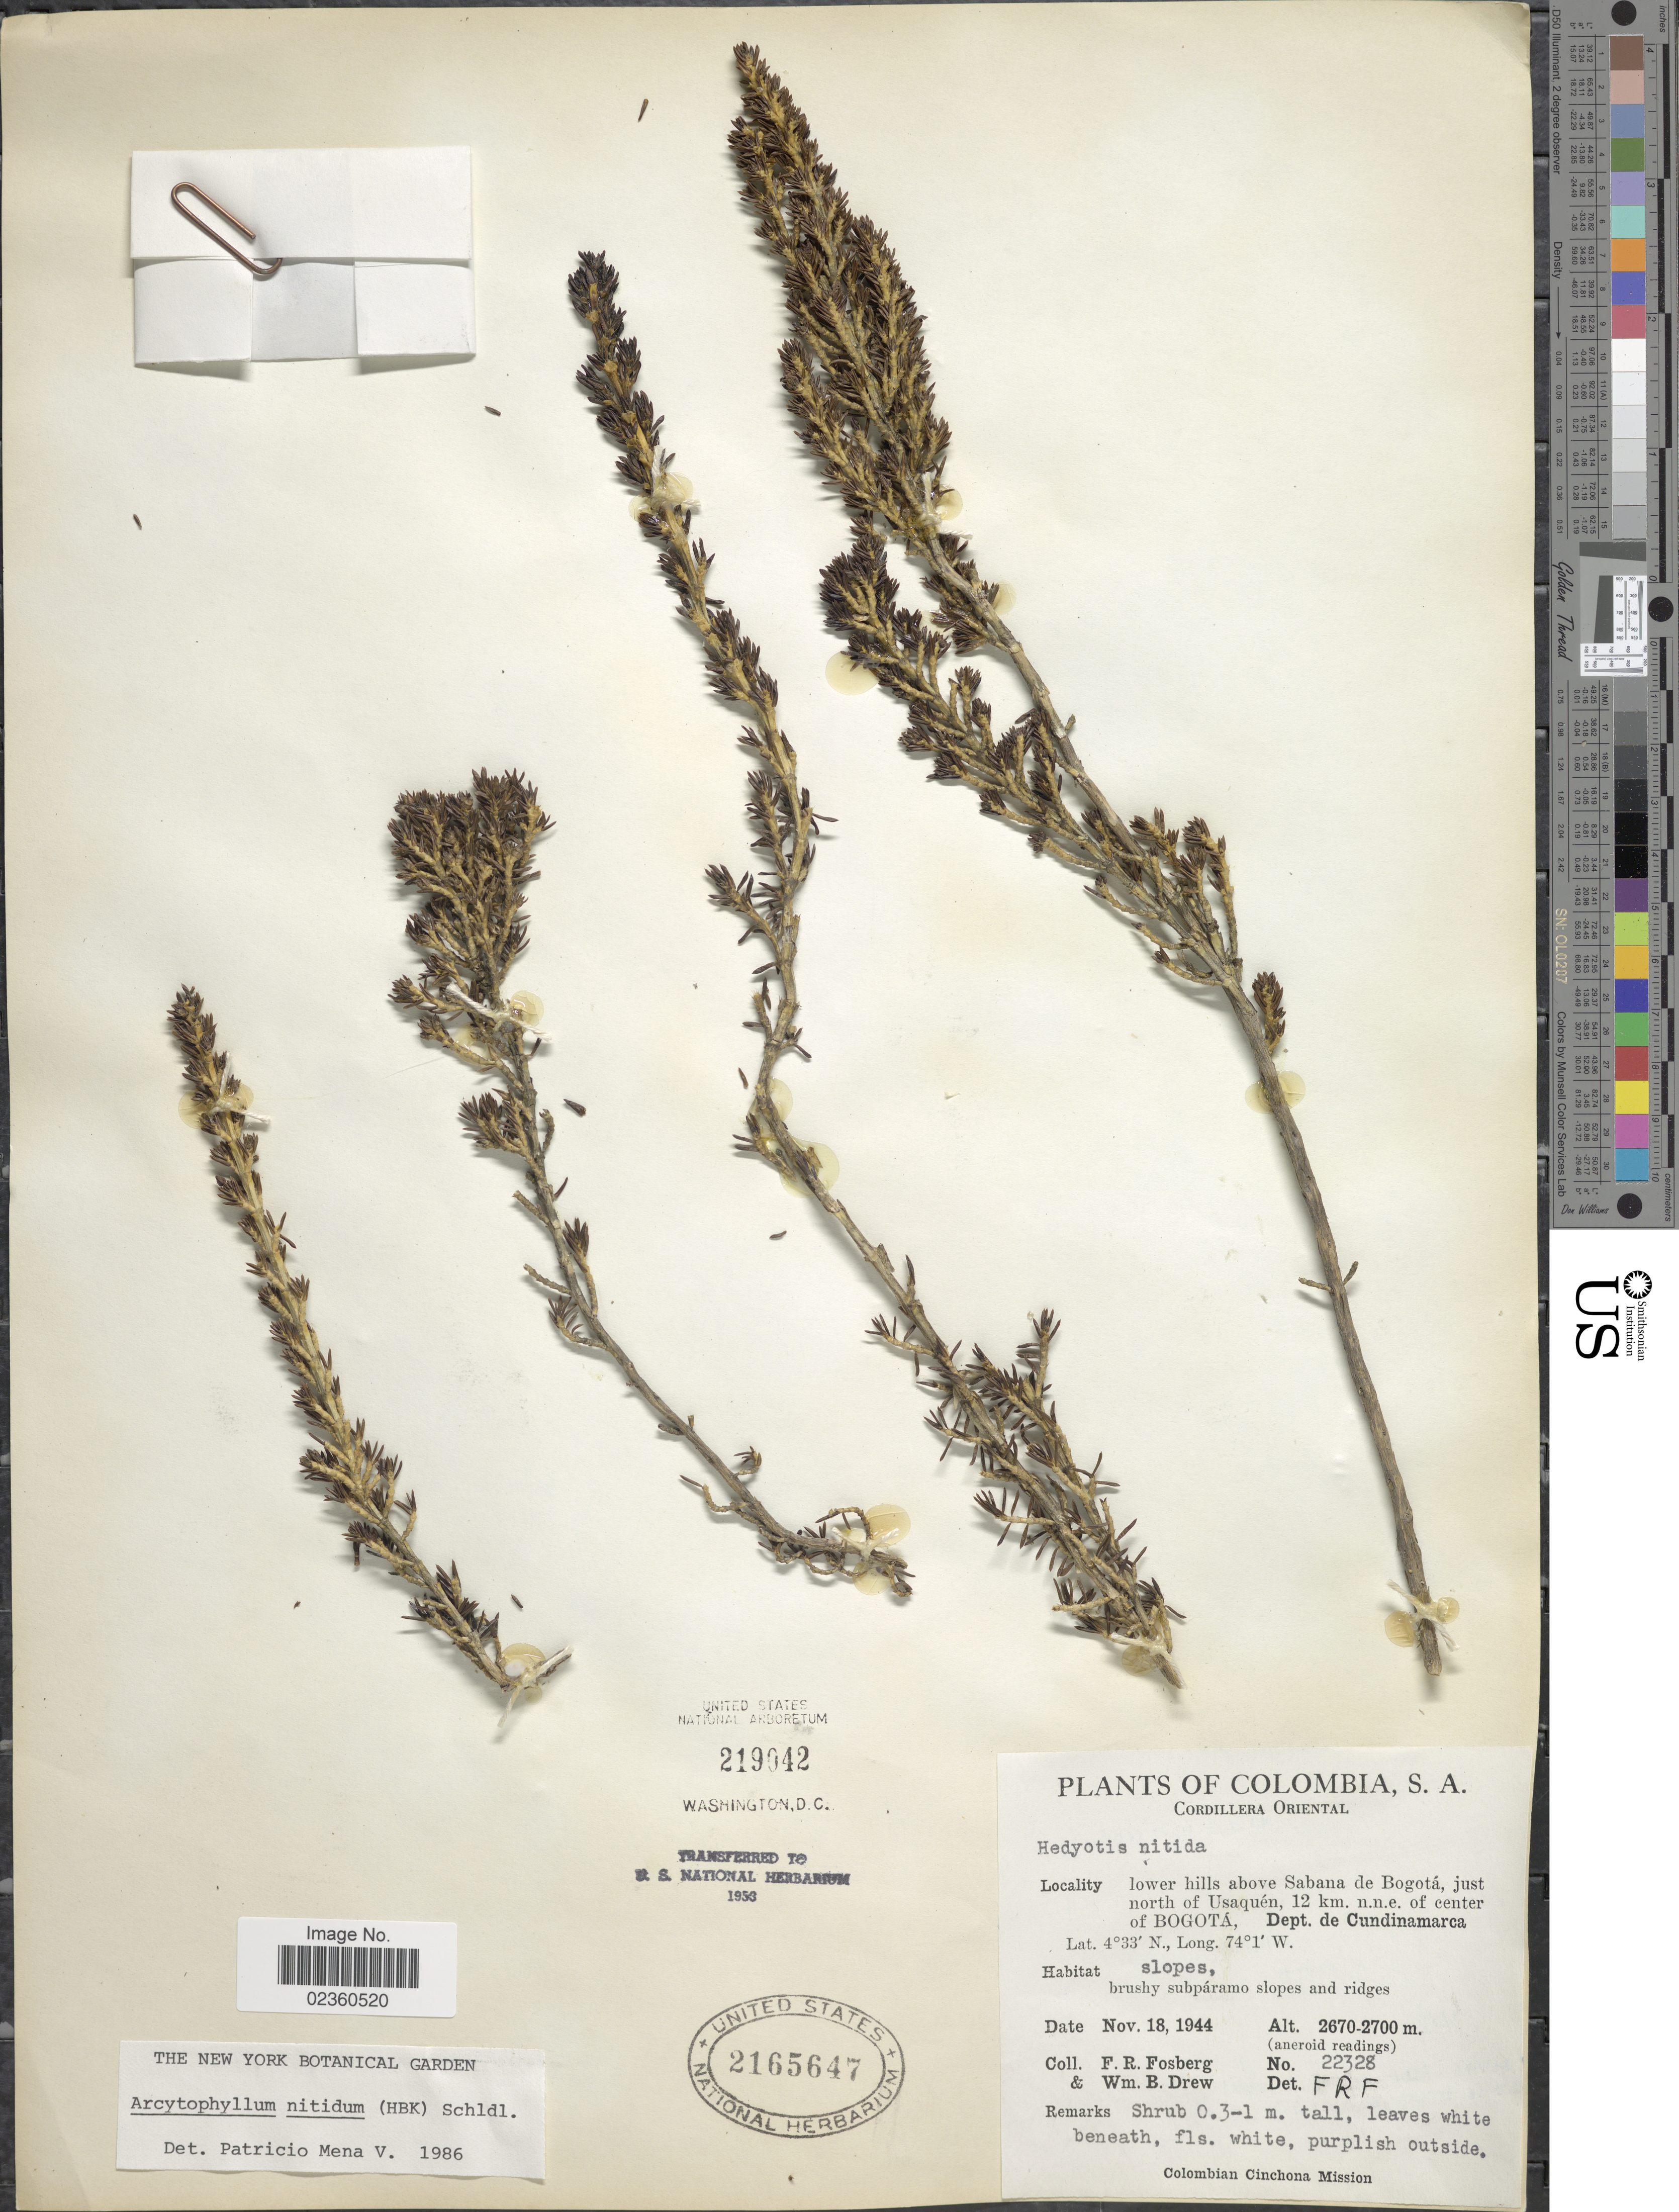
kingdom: Plantae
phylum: Tracheophyta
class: Magnoliopsida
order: Gentianales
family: Rubiaceae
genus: Arcytophyllum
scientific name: Arcytophyllum nitidum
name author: (Kunth) Schltdl.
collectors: F. R. Fosberg & W. B. Drew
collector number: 22328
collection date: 1944-11-18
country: Colombia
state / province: Cundinamarca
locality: Cordillera Oriental, Lower hills above Sabana de Bogotá, just north of Usaquén, 12 km n.n.e of center of Bogotá, Dept de Cundinamarca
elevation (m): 2670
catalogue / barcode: US 2165647